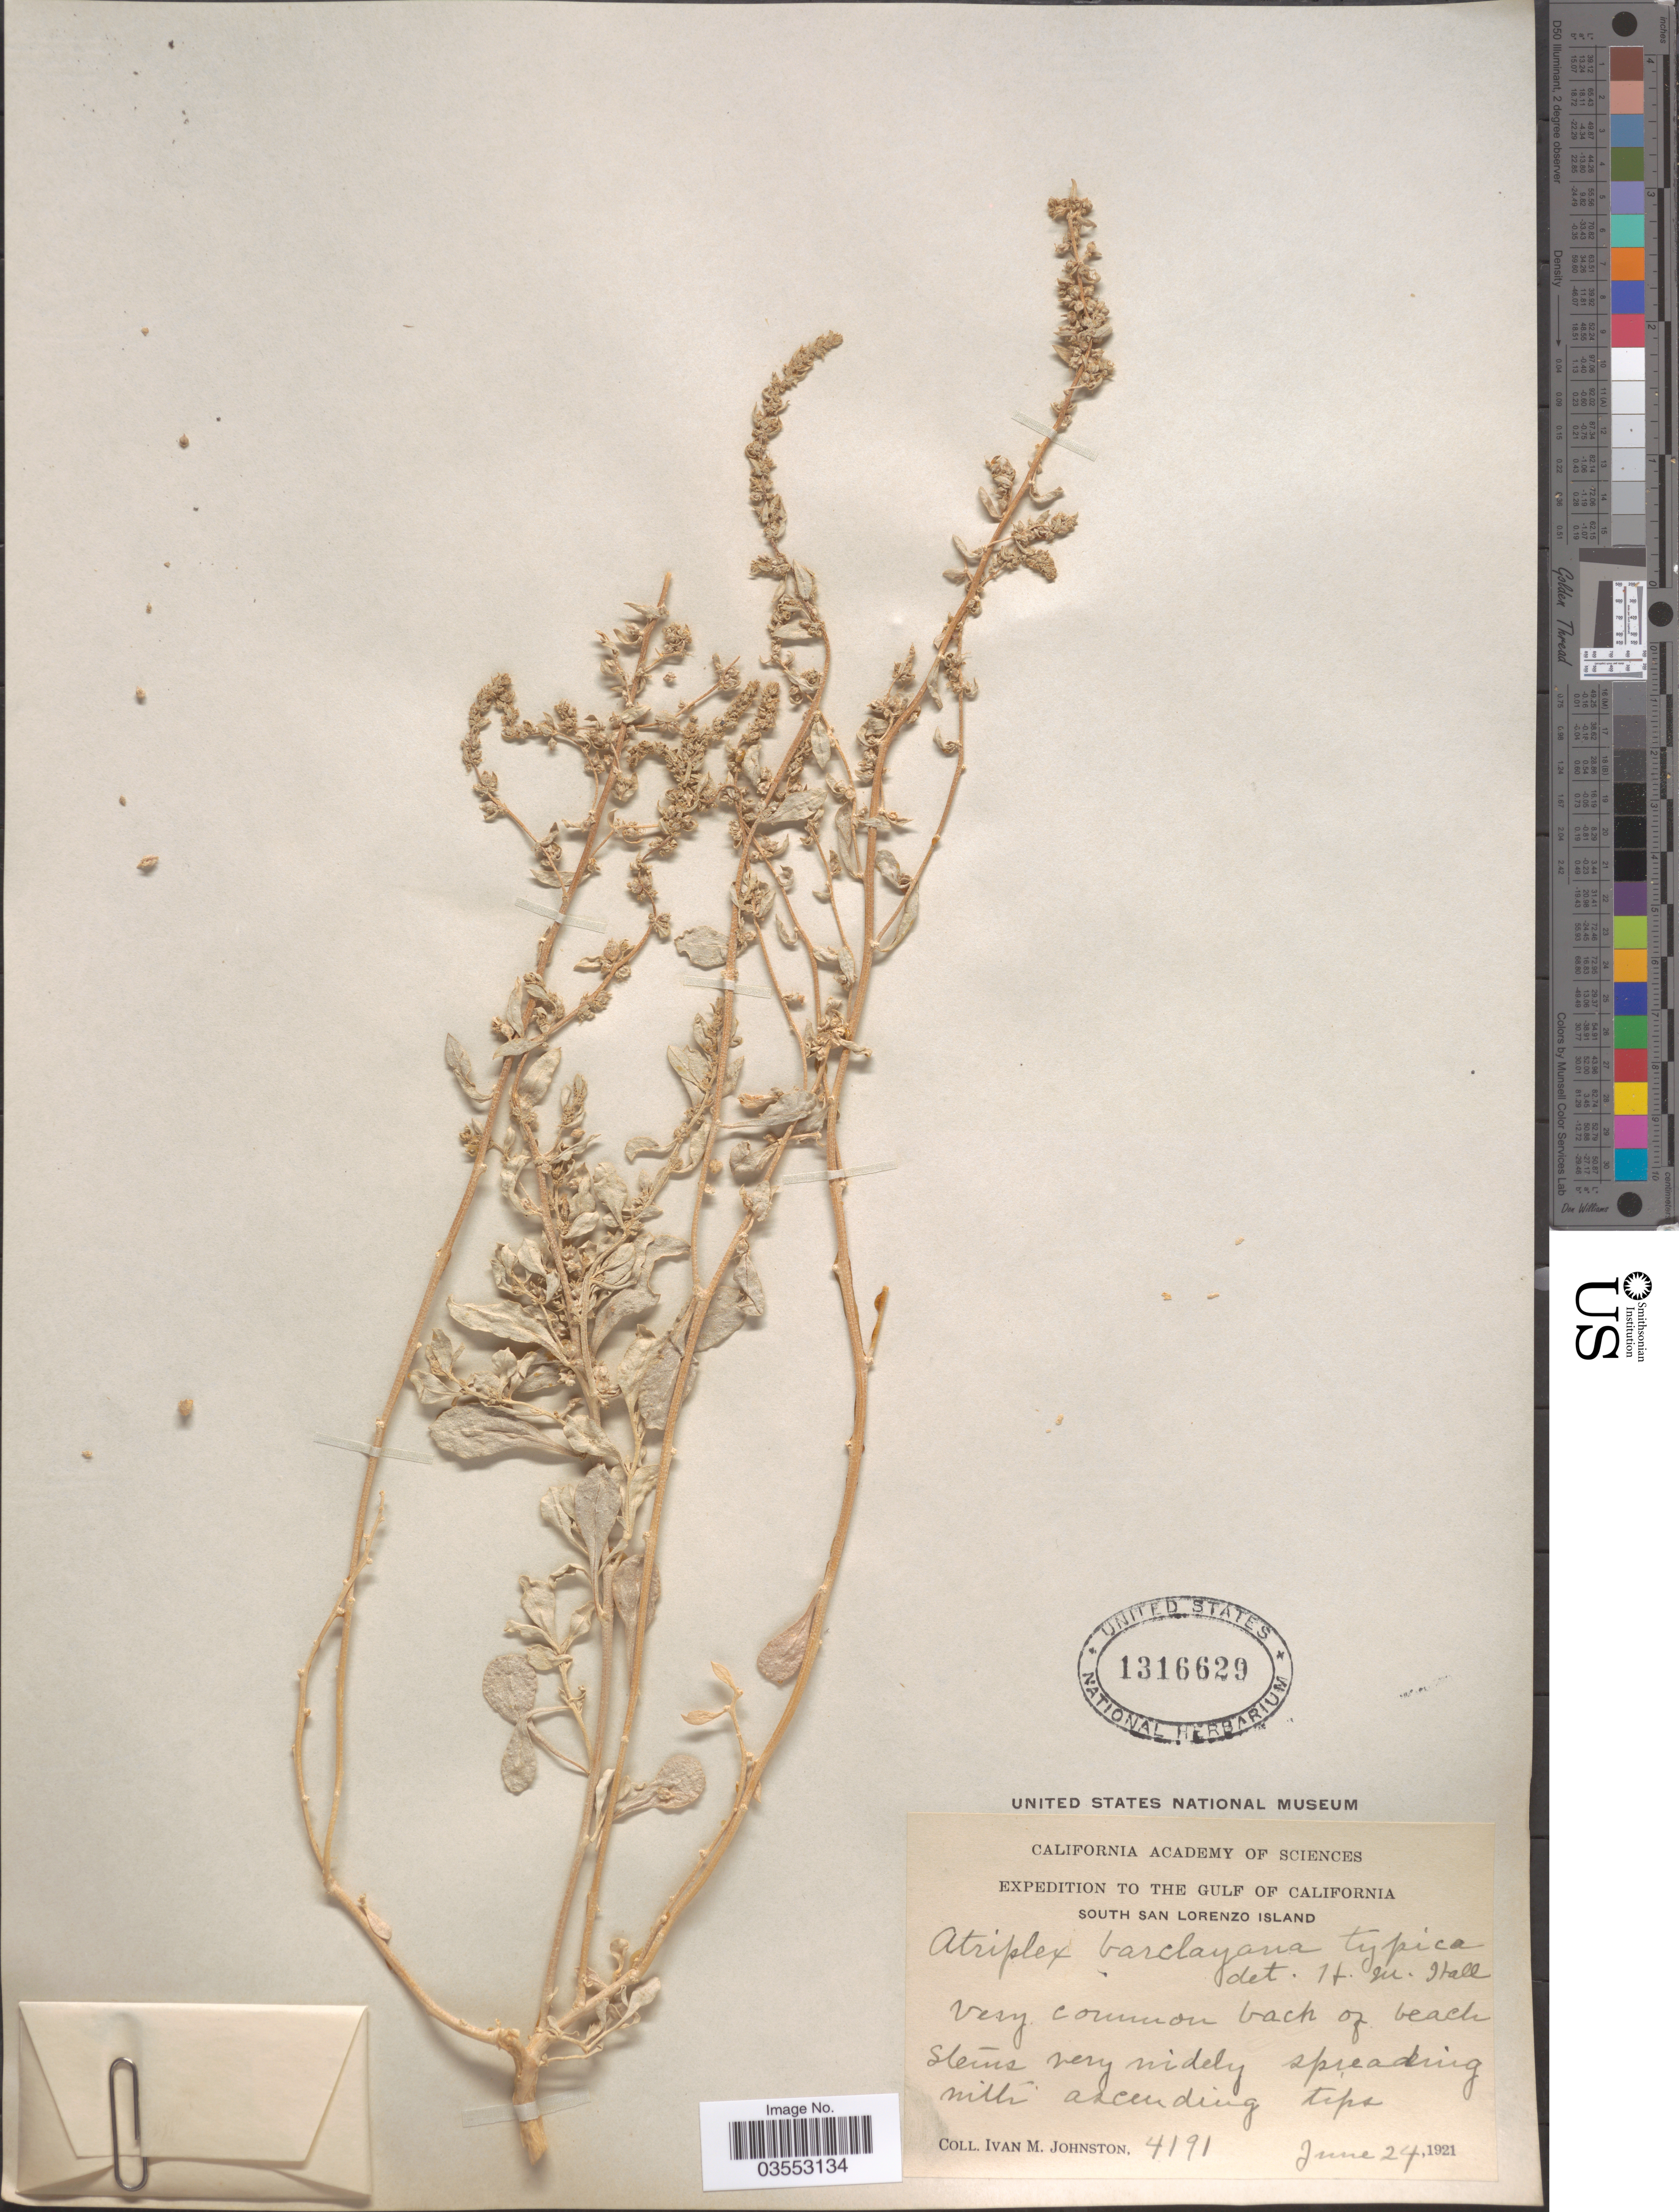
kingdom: Plantae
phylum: Tracheophyta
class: Magnoliopsida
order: Caryophyllales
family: Amaranthaceae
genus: Atriplex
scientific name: Atriplex barclayana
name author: (Benth.) D. Dietr.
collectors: I.M. Johnston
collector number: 4191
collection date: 1921-06-24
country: Mexico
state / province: Baja California Norte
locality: The Gulf of California. South San Lorenzo Island.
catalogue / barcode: US 1316629